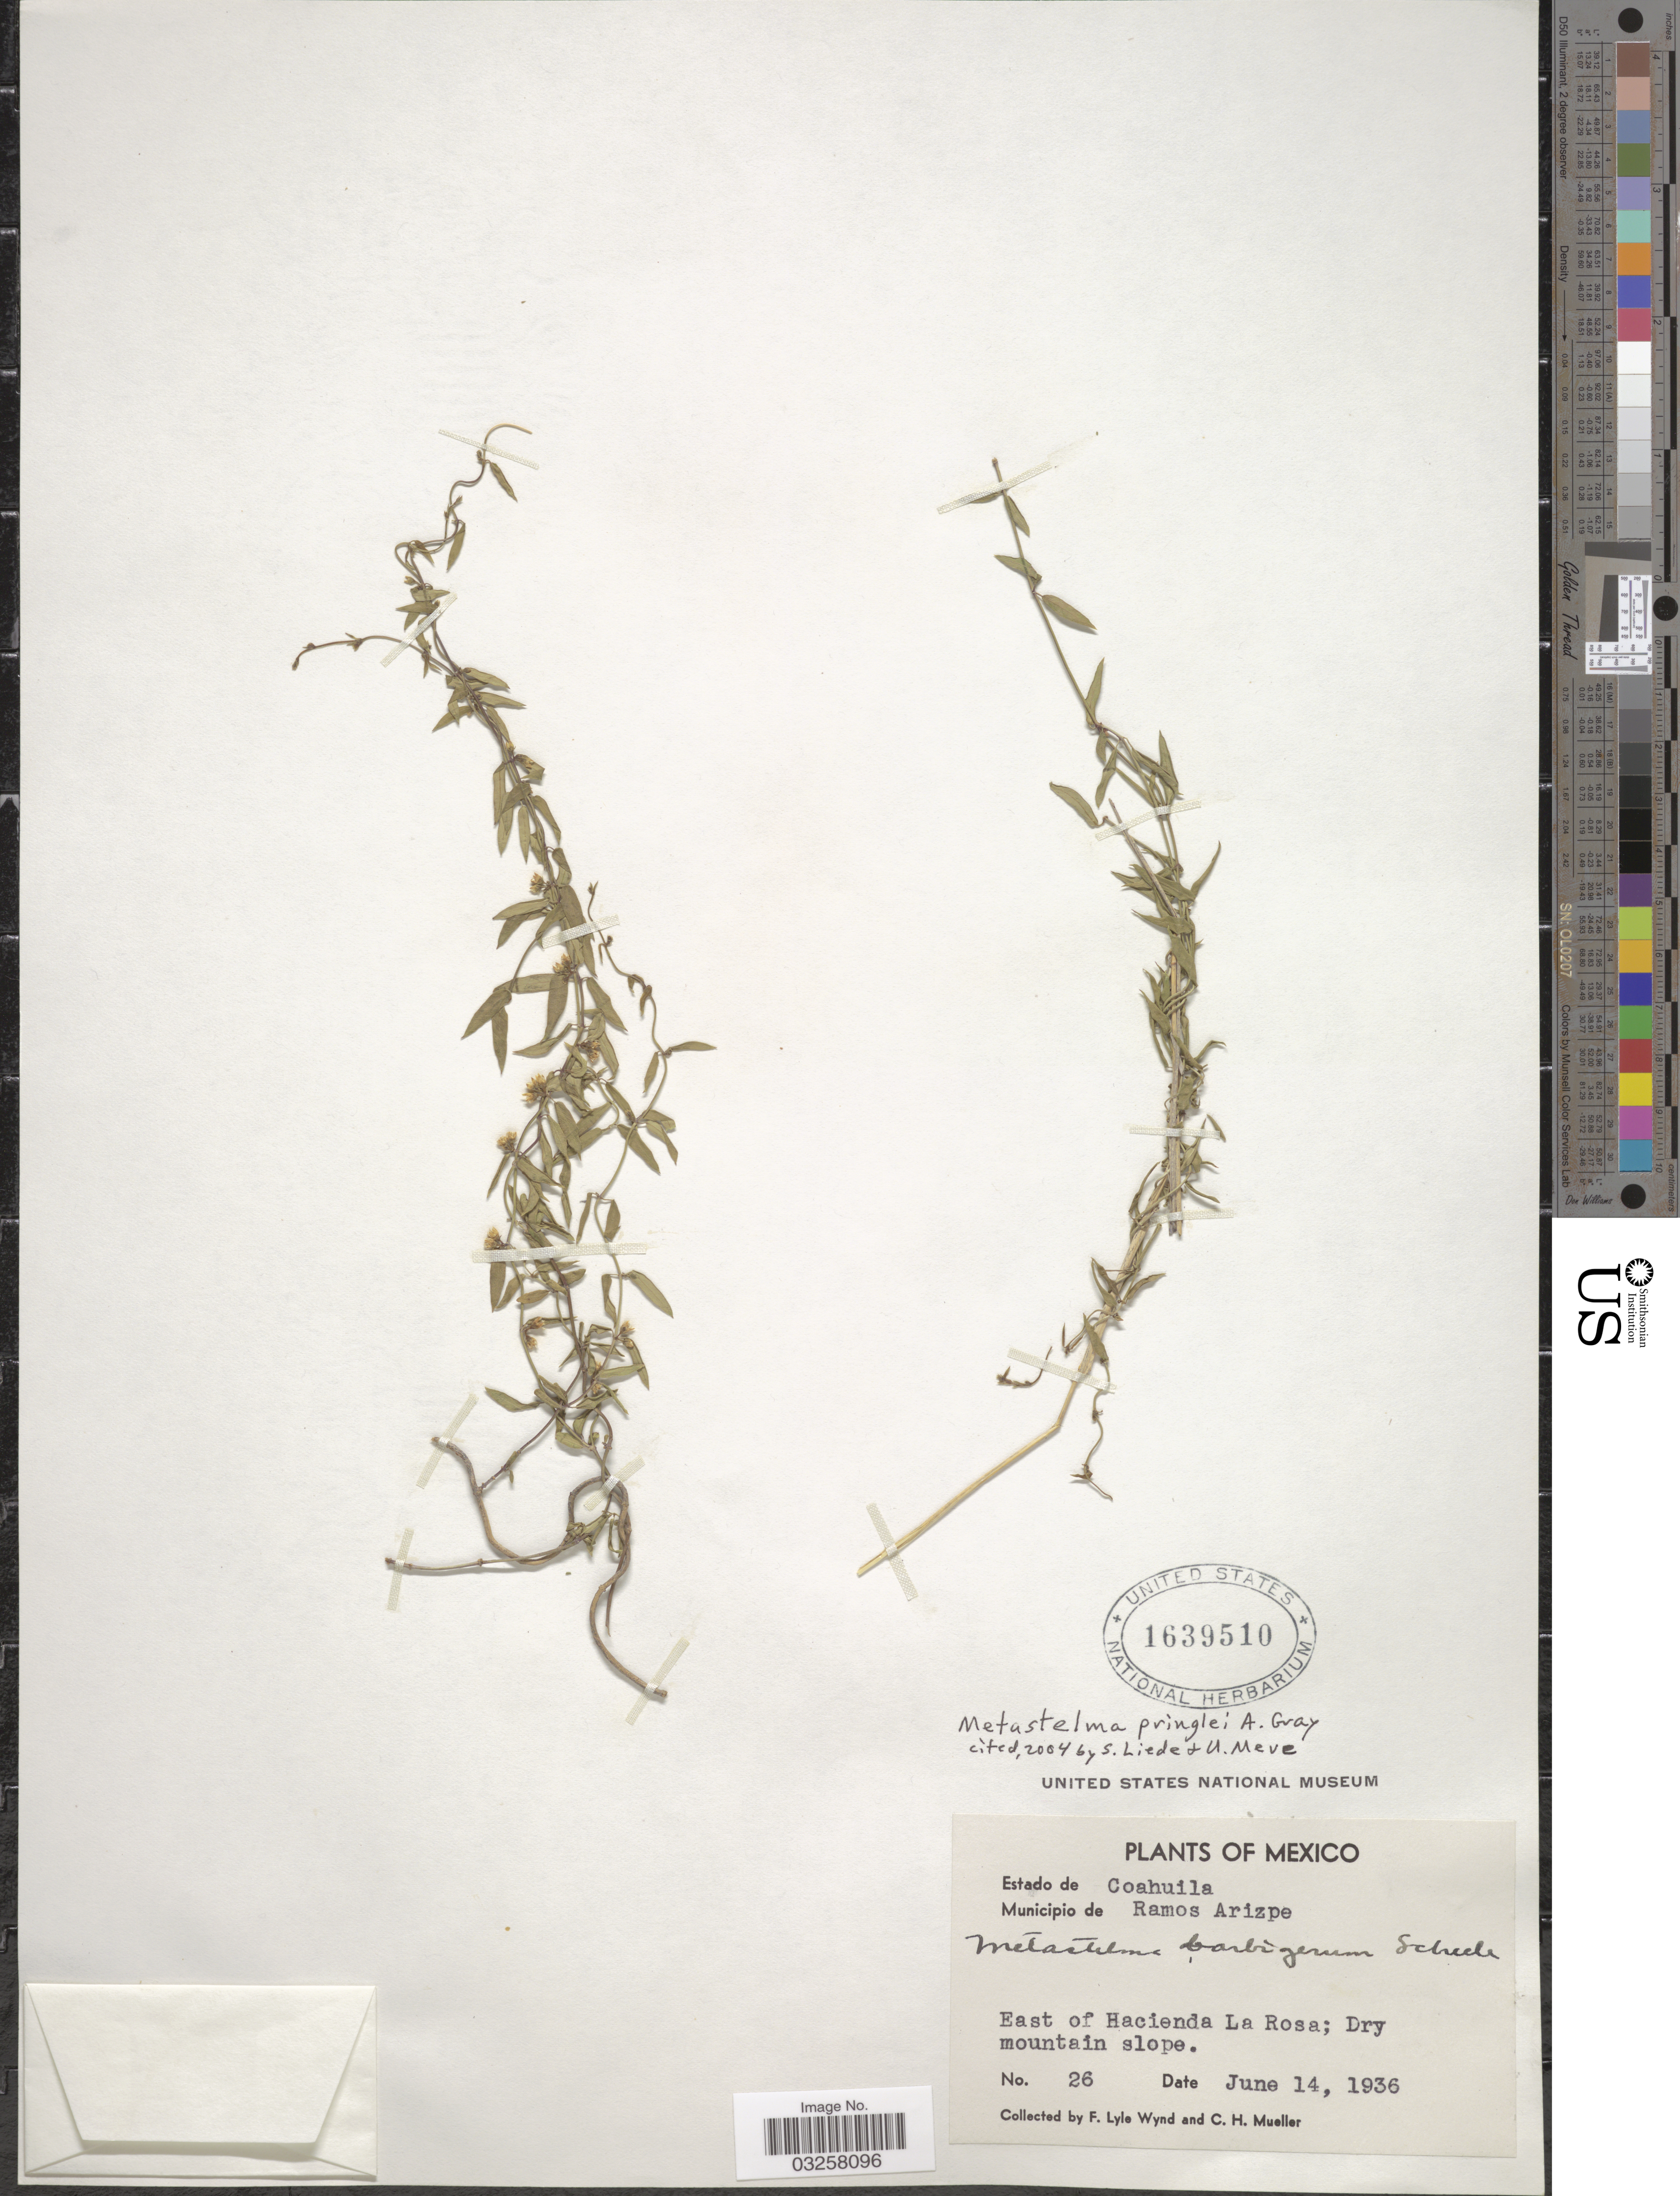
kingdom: Plantae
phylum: Tracheophyta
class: Magnoliopsida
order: Gentianales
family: Apocynaceae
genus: Metastelma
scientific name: Metastelma pringlei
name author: A. Gray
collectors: F. L. Wynd & C. H. Mueller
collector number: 26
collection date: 1936-06-14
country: Mexico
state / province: Coahuila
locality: Municipio de Ramos Arizpe, East of Hacienda La Rosa.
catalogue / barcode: US 1639510